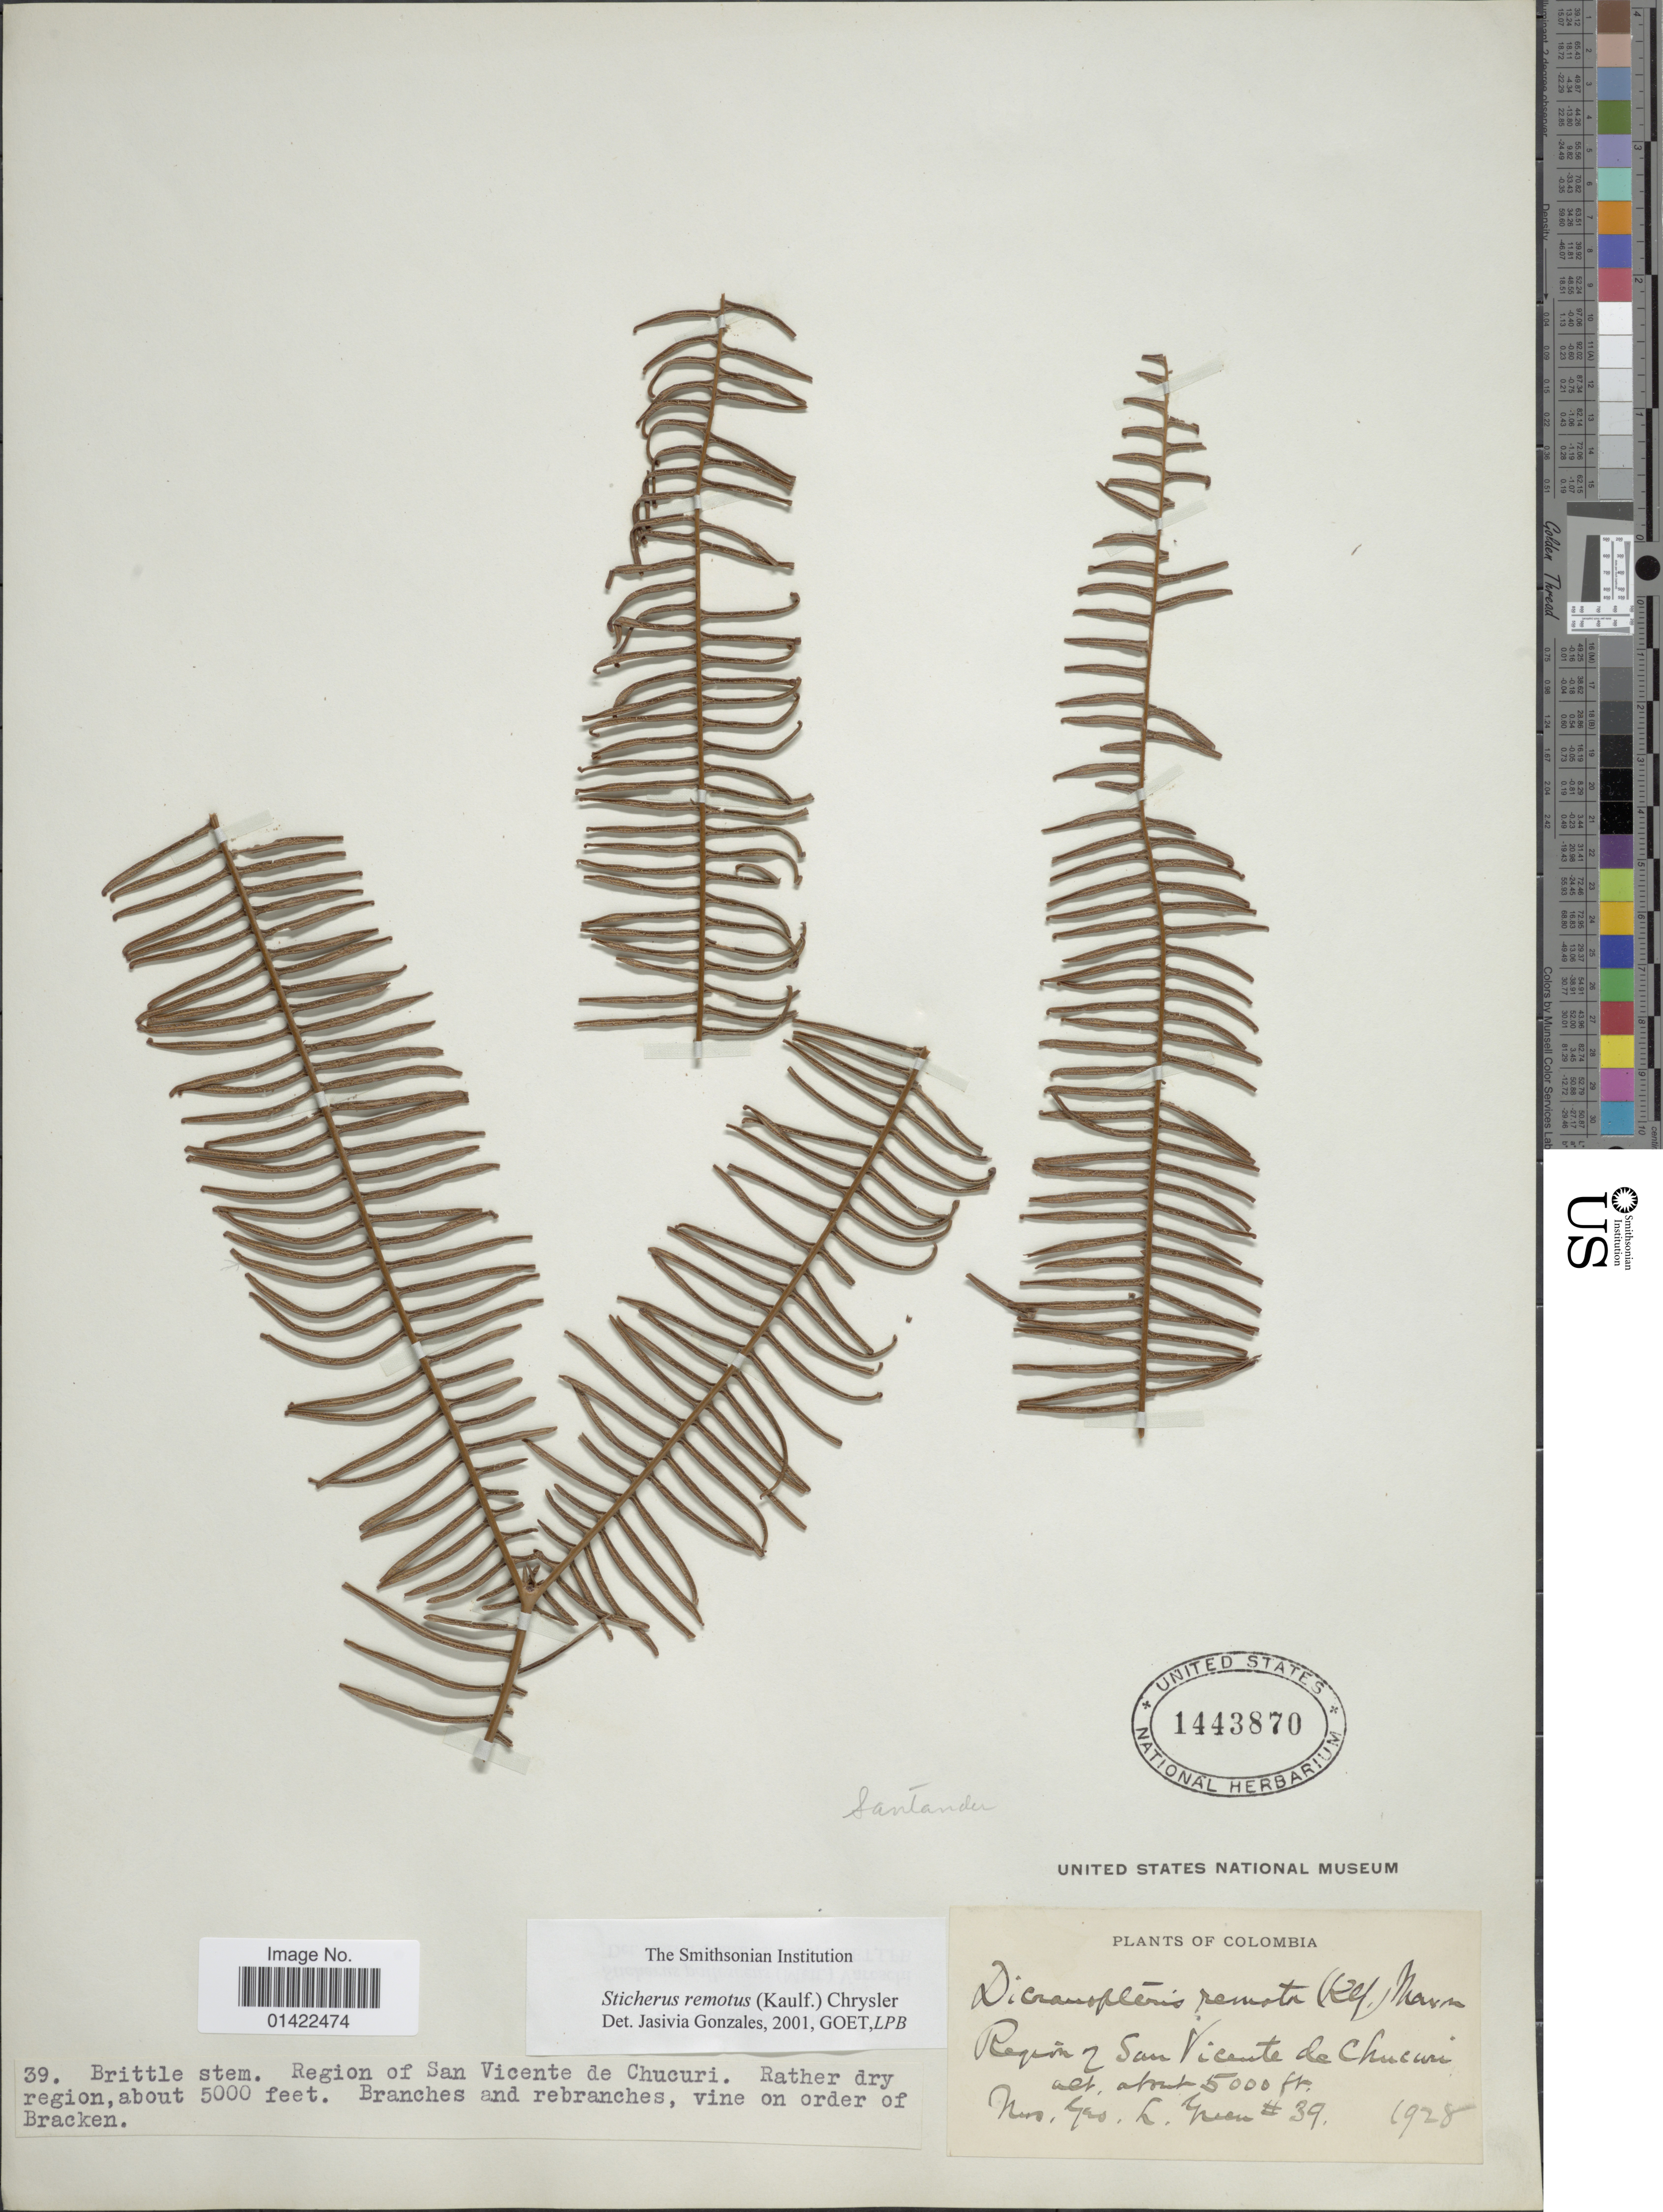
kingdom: Plantae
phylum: Tracheophyta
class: Polypodiopsida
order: Gleicheniales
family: Gleicheniaceae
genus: Sticherus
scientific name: Sticherus remotus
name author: (Kaulf.) Chrysler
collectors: G. Green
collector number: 39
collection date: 1928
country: Colombia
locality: Region of San Vicente de Chucuri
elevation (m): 1524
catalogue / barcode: US 1443870